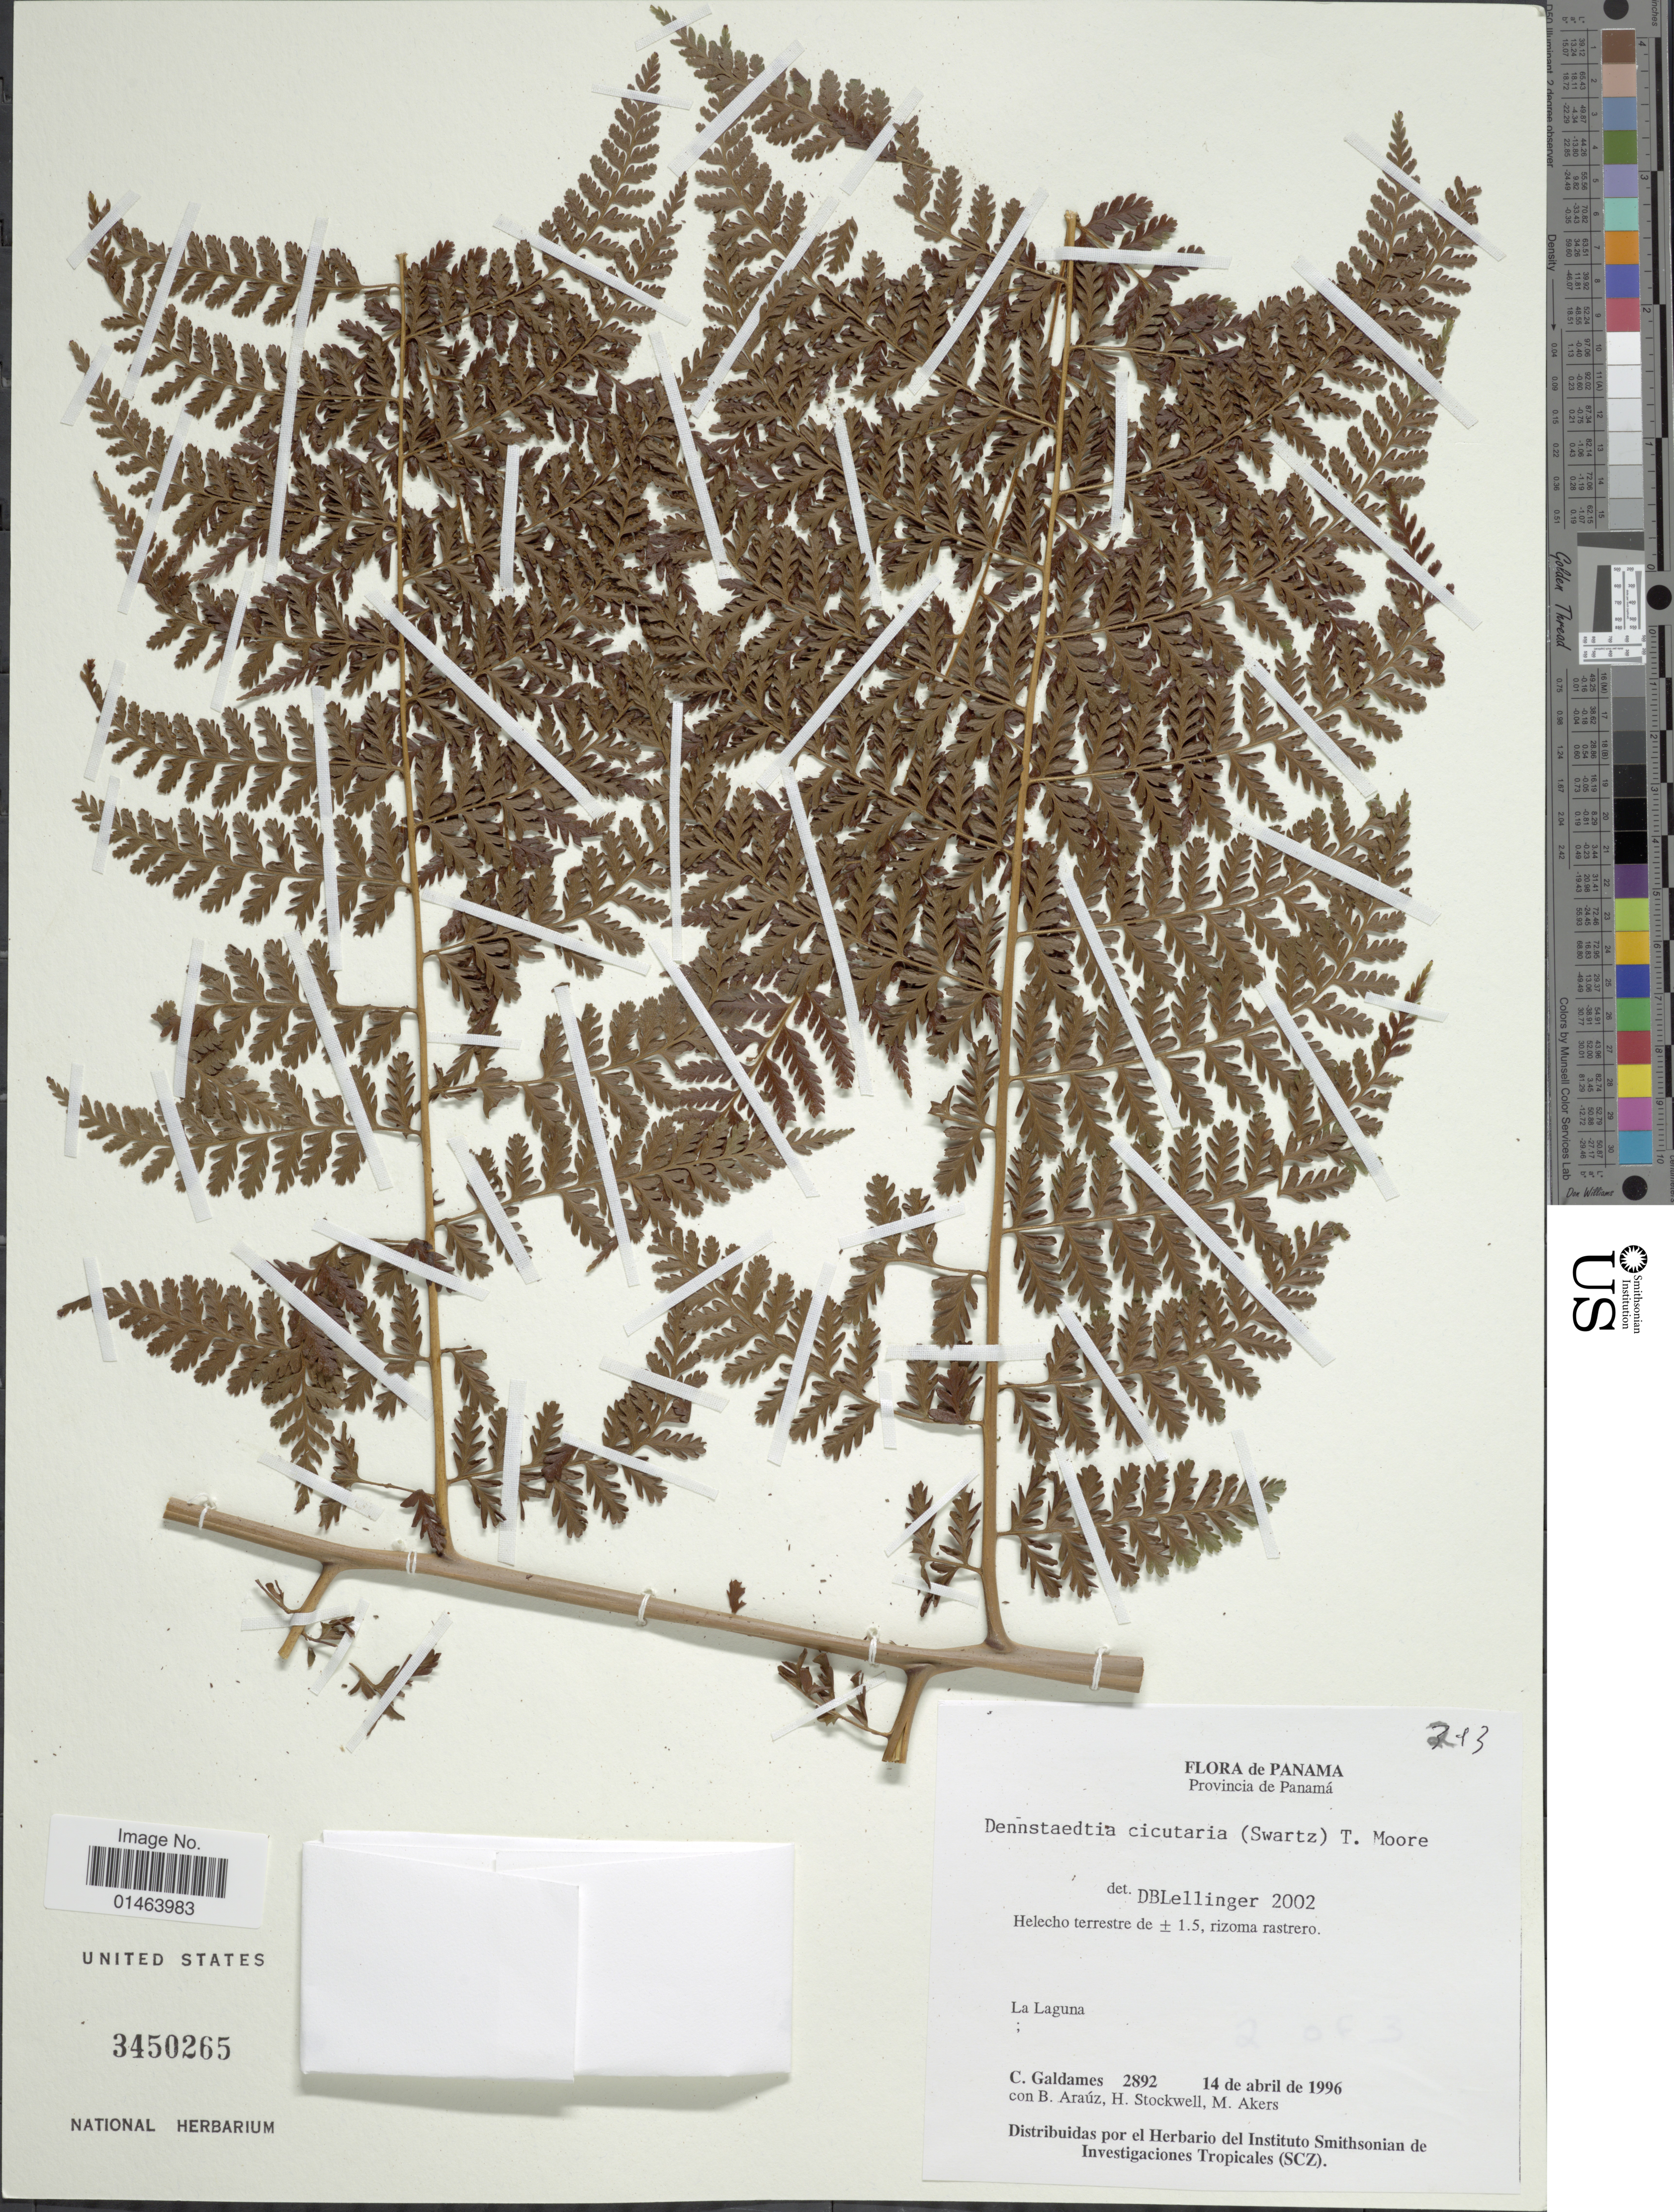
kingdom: Plantae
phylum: Tracheophyta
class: Polypodiopsida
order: Polypodiales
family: Dennstaedtiaceae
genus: Dennstaedtia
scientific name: Dennstaedtia cicutaria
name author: (Sw.) T. Moore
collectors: C. Galdames, B. Araúz, H. Stockwell & M. Akers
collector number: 2892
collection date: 1996-04-14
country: Panama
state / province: Panamá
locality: Provincia de Panama, La Laguna.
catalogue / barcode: US 3450265